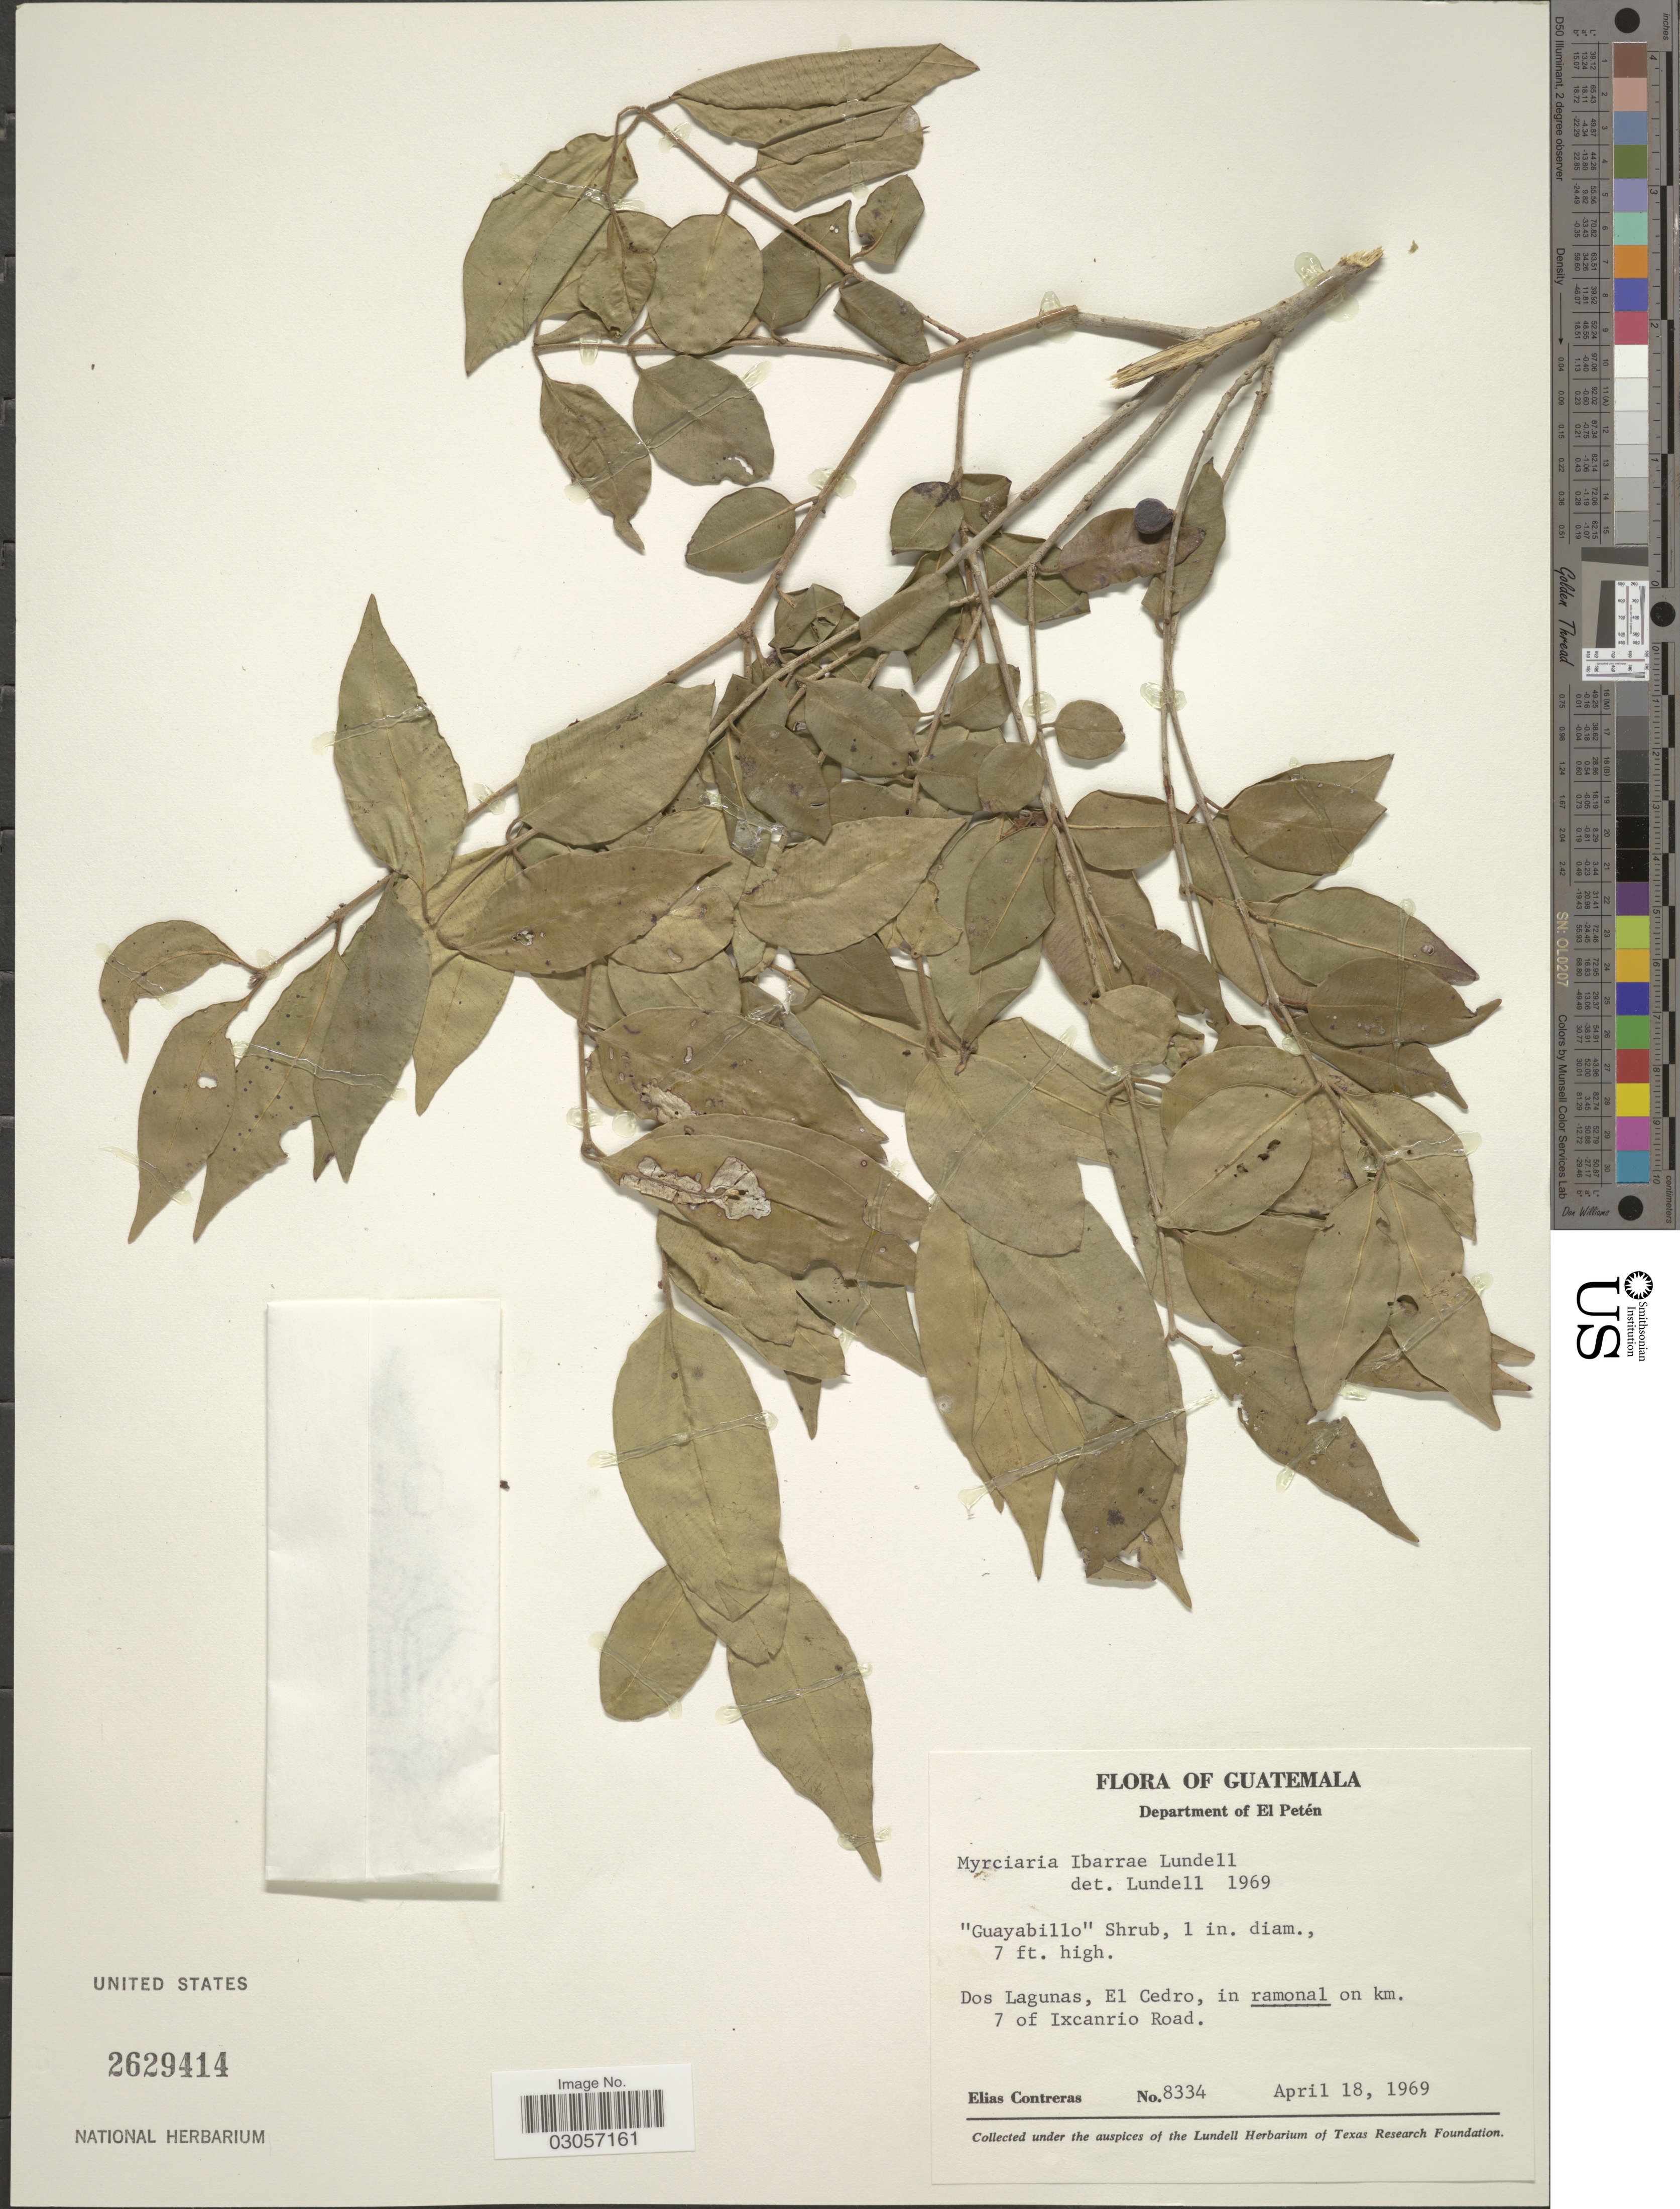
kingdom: Plantae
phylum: Tracheophyta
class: Magnoliopsida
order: Myrtales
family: Myrtaceae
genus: Myrciaria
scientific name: Myrciaria ibarrae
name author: Lundell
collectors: E. Contreras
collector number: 8334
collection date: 1969-04-18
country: Guatemala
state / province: El Petén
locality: Department of El Petén, El Cedro, in ramonal on km. 7 of Ixcanrio Road.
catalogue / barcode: US 2629414